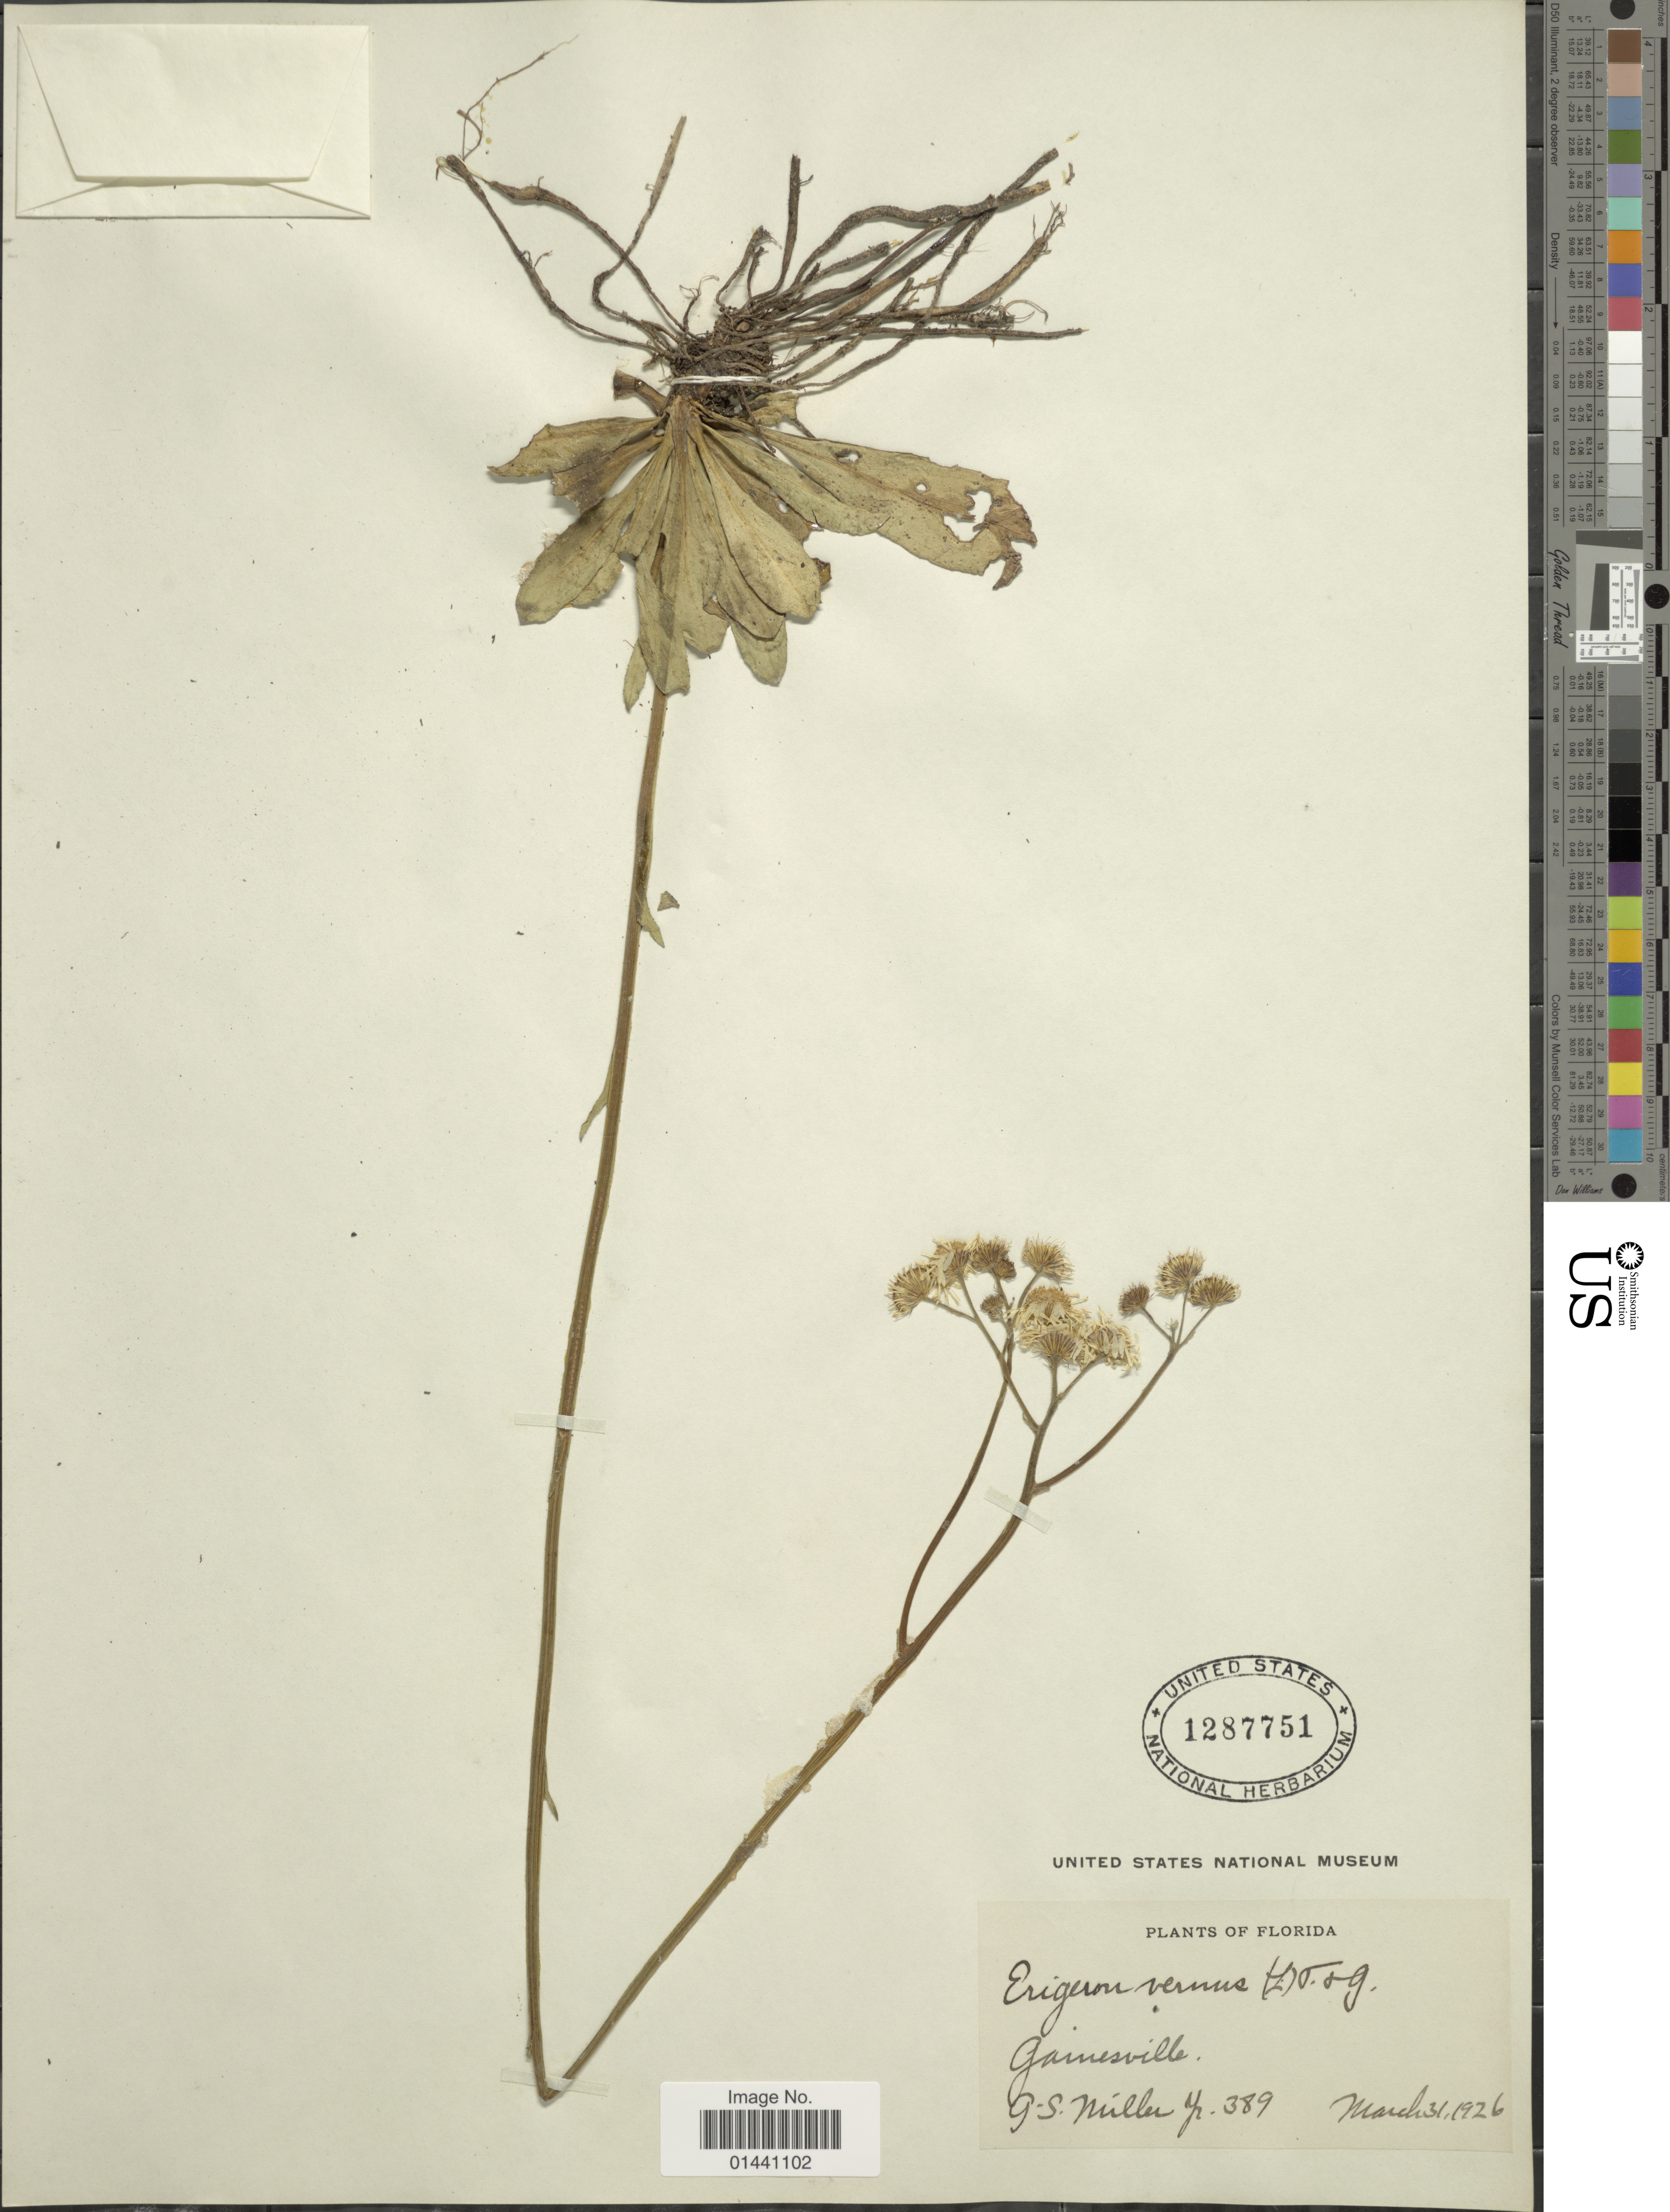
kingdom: Plantae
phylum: Tracheophyta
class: Magnoliopsida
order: Asterales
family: Asteraceae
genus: Erigeron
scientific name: Erigeron vernus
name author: (L.) Torr. & A. Gray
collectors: G. S. Miller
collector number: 389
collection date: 1926-03-31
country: United States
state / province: Florida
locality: Gainesville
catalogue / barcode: US 1287751